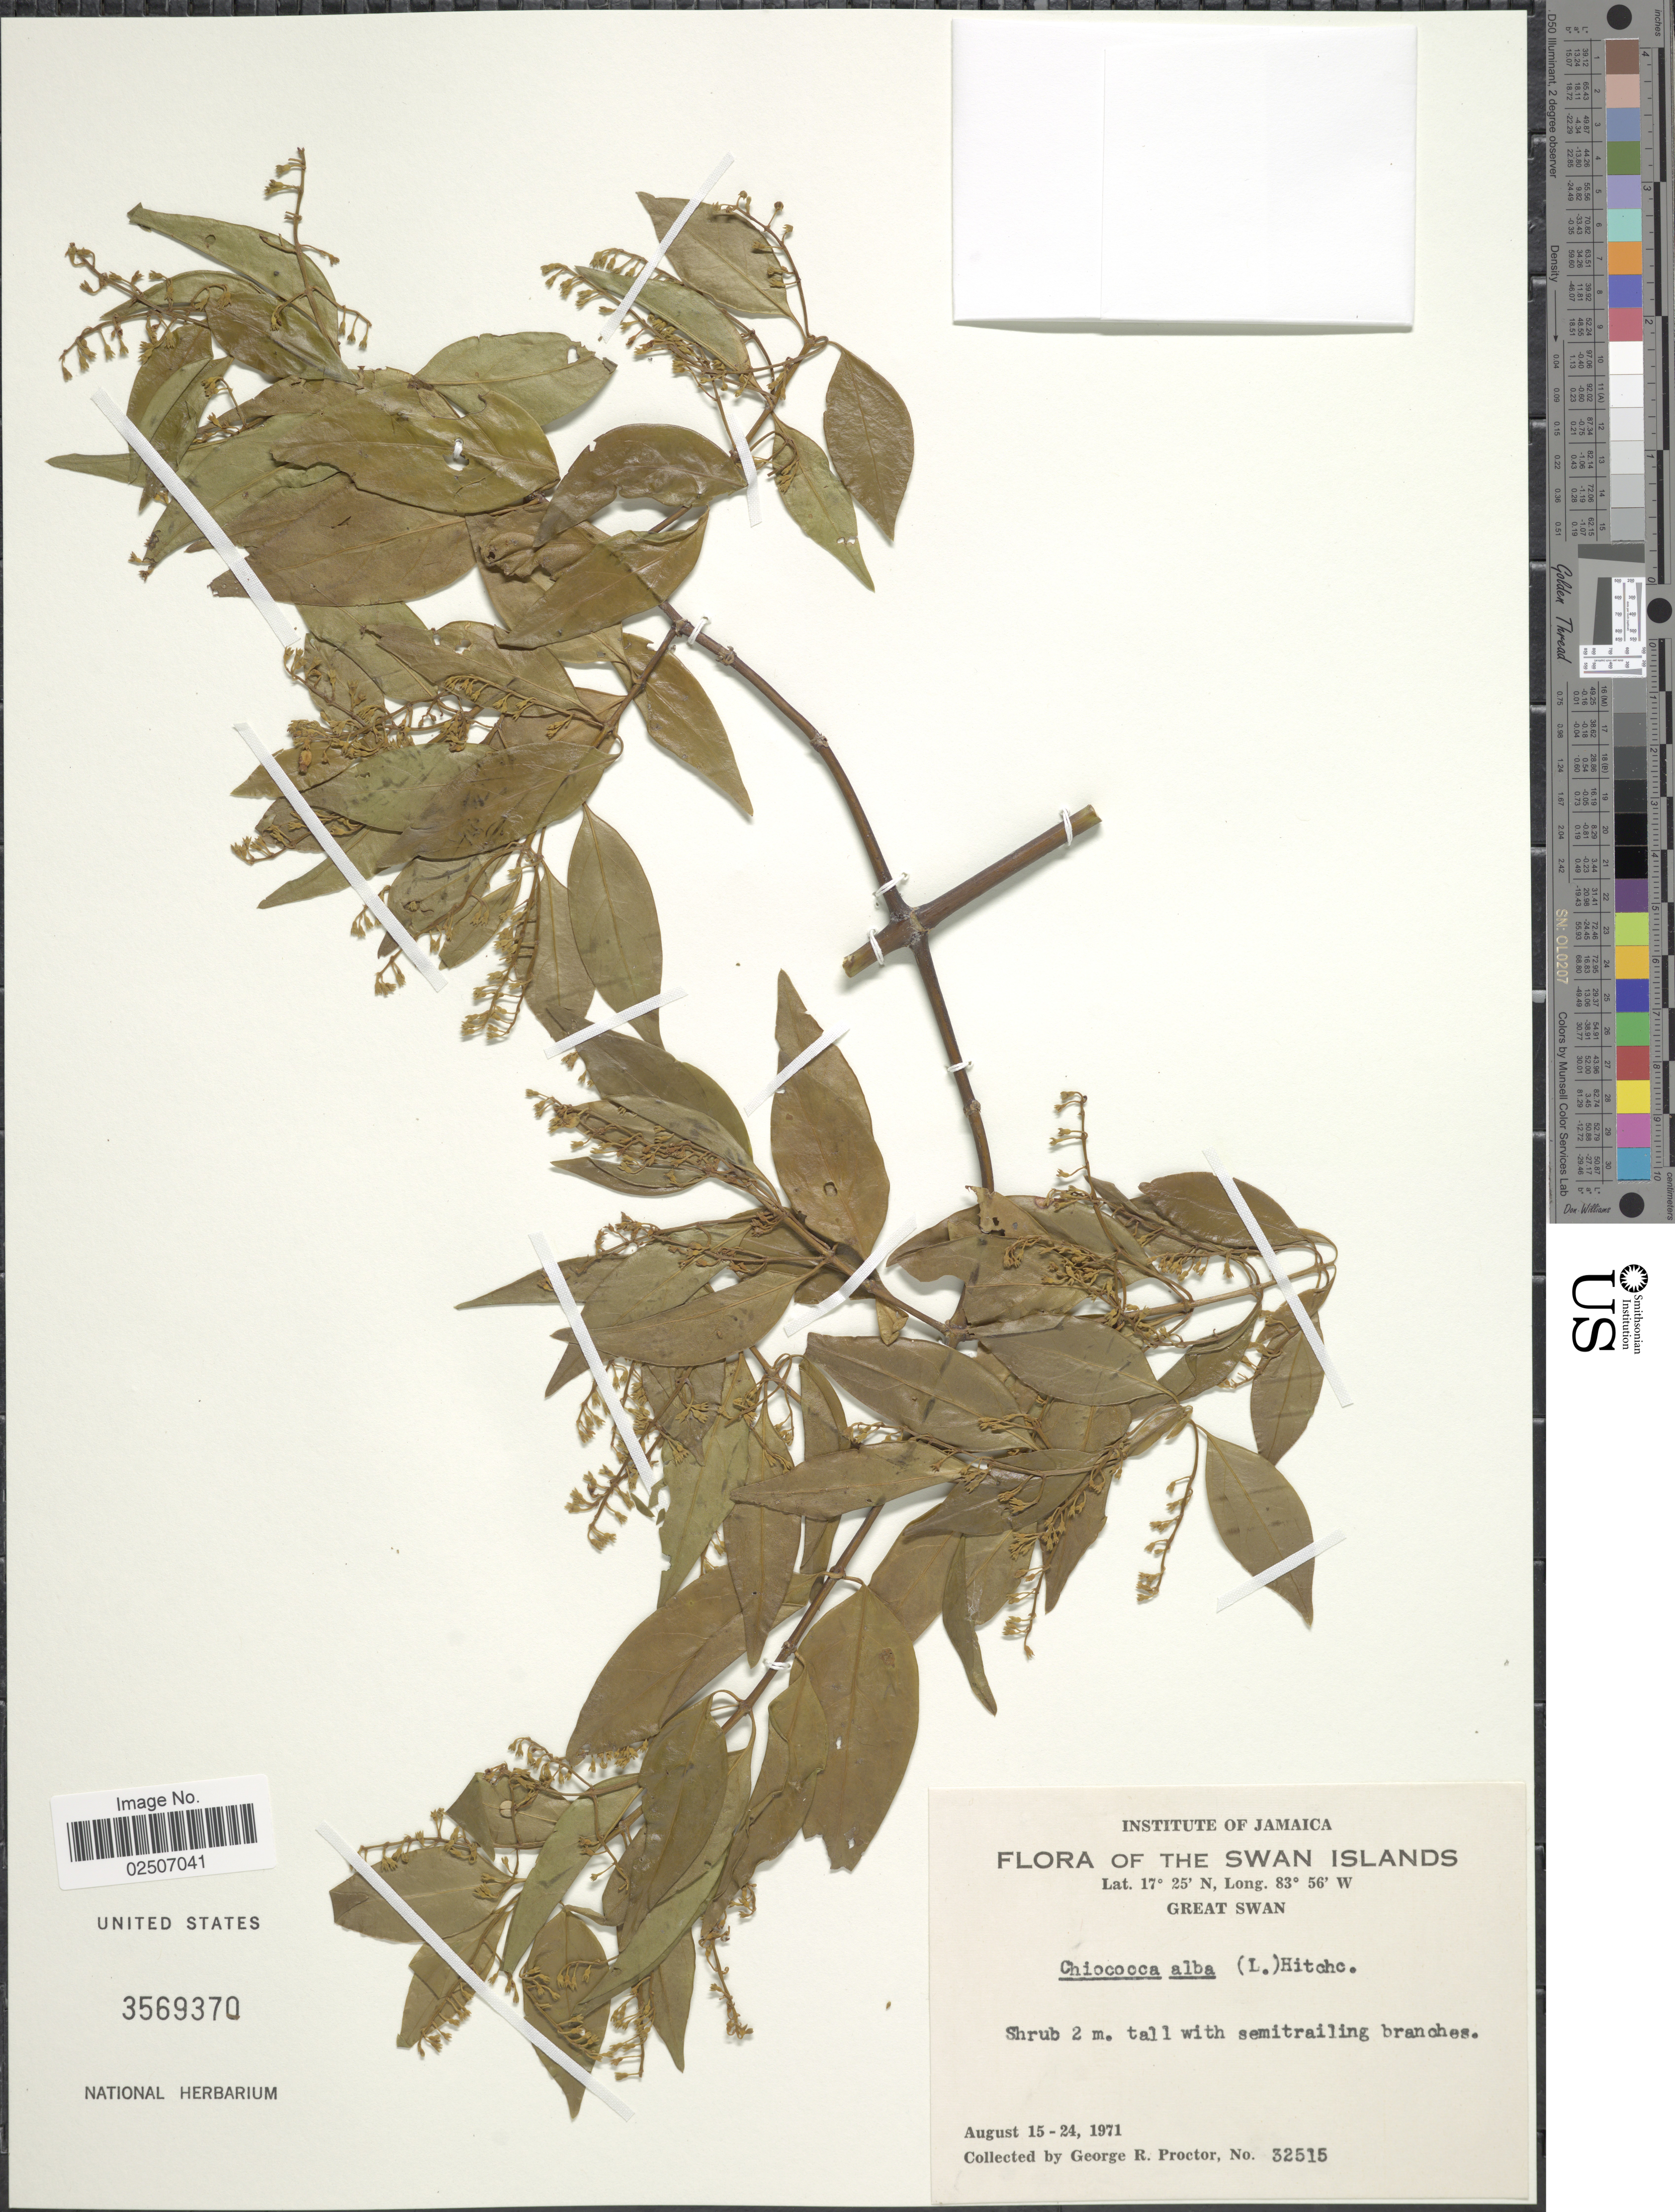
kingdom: Plantae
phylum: Tracheophyta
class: Magnoliopsida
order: Gentianales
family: Rubiaceae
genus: Chiococca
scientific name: Chiococca alba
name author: (L.) Hitchc.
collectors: G. R. Proctor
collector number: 32515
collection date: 1971-08-15/1971-08-24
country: Honduras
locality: Swan Islands. Great Swan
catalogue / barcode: US 3569370